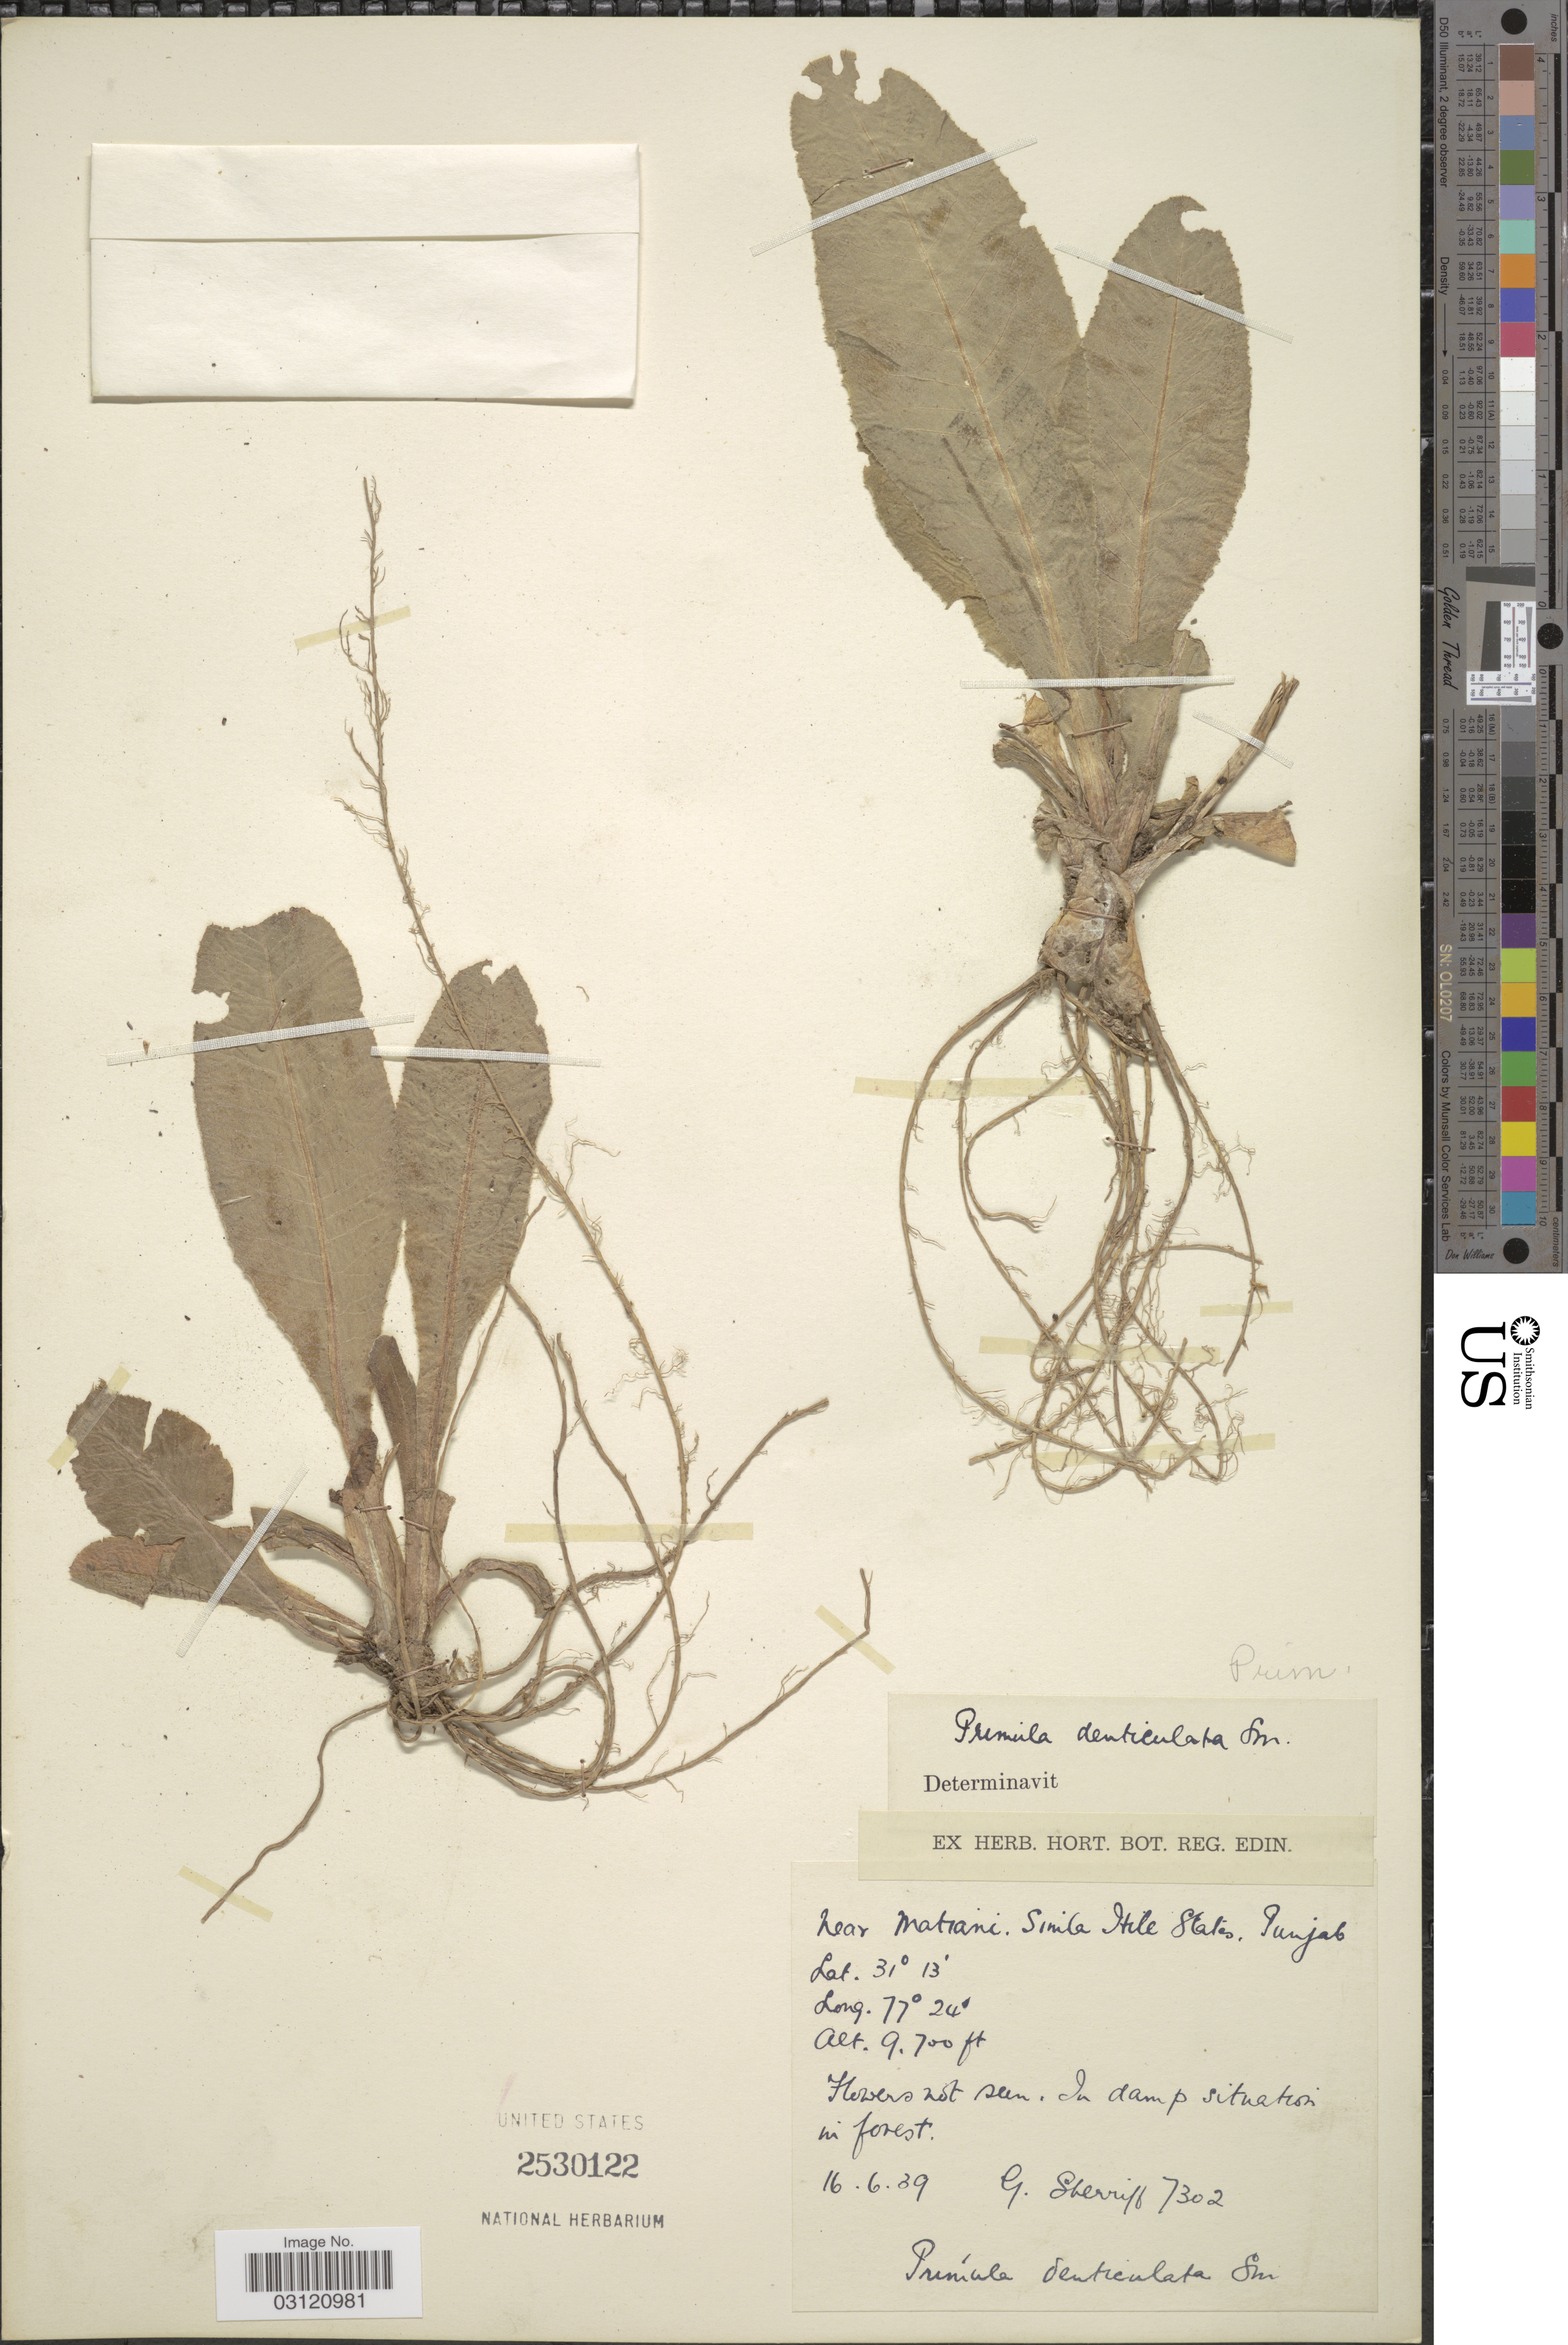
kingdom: Plantae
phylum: Tracheophyta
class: Magnoliopsida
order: Ericales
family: Primulaceae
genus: Primula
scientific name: Primula denticulata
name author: Sm.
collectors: G. Sherriff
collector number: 7302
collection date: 1939-06-16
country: India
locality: Near Matiani. Simila Hill States.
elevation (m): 2957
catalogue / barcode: US 2530122